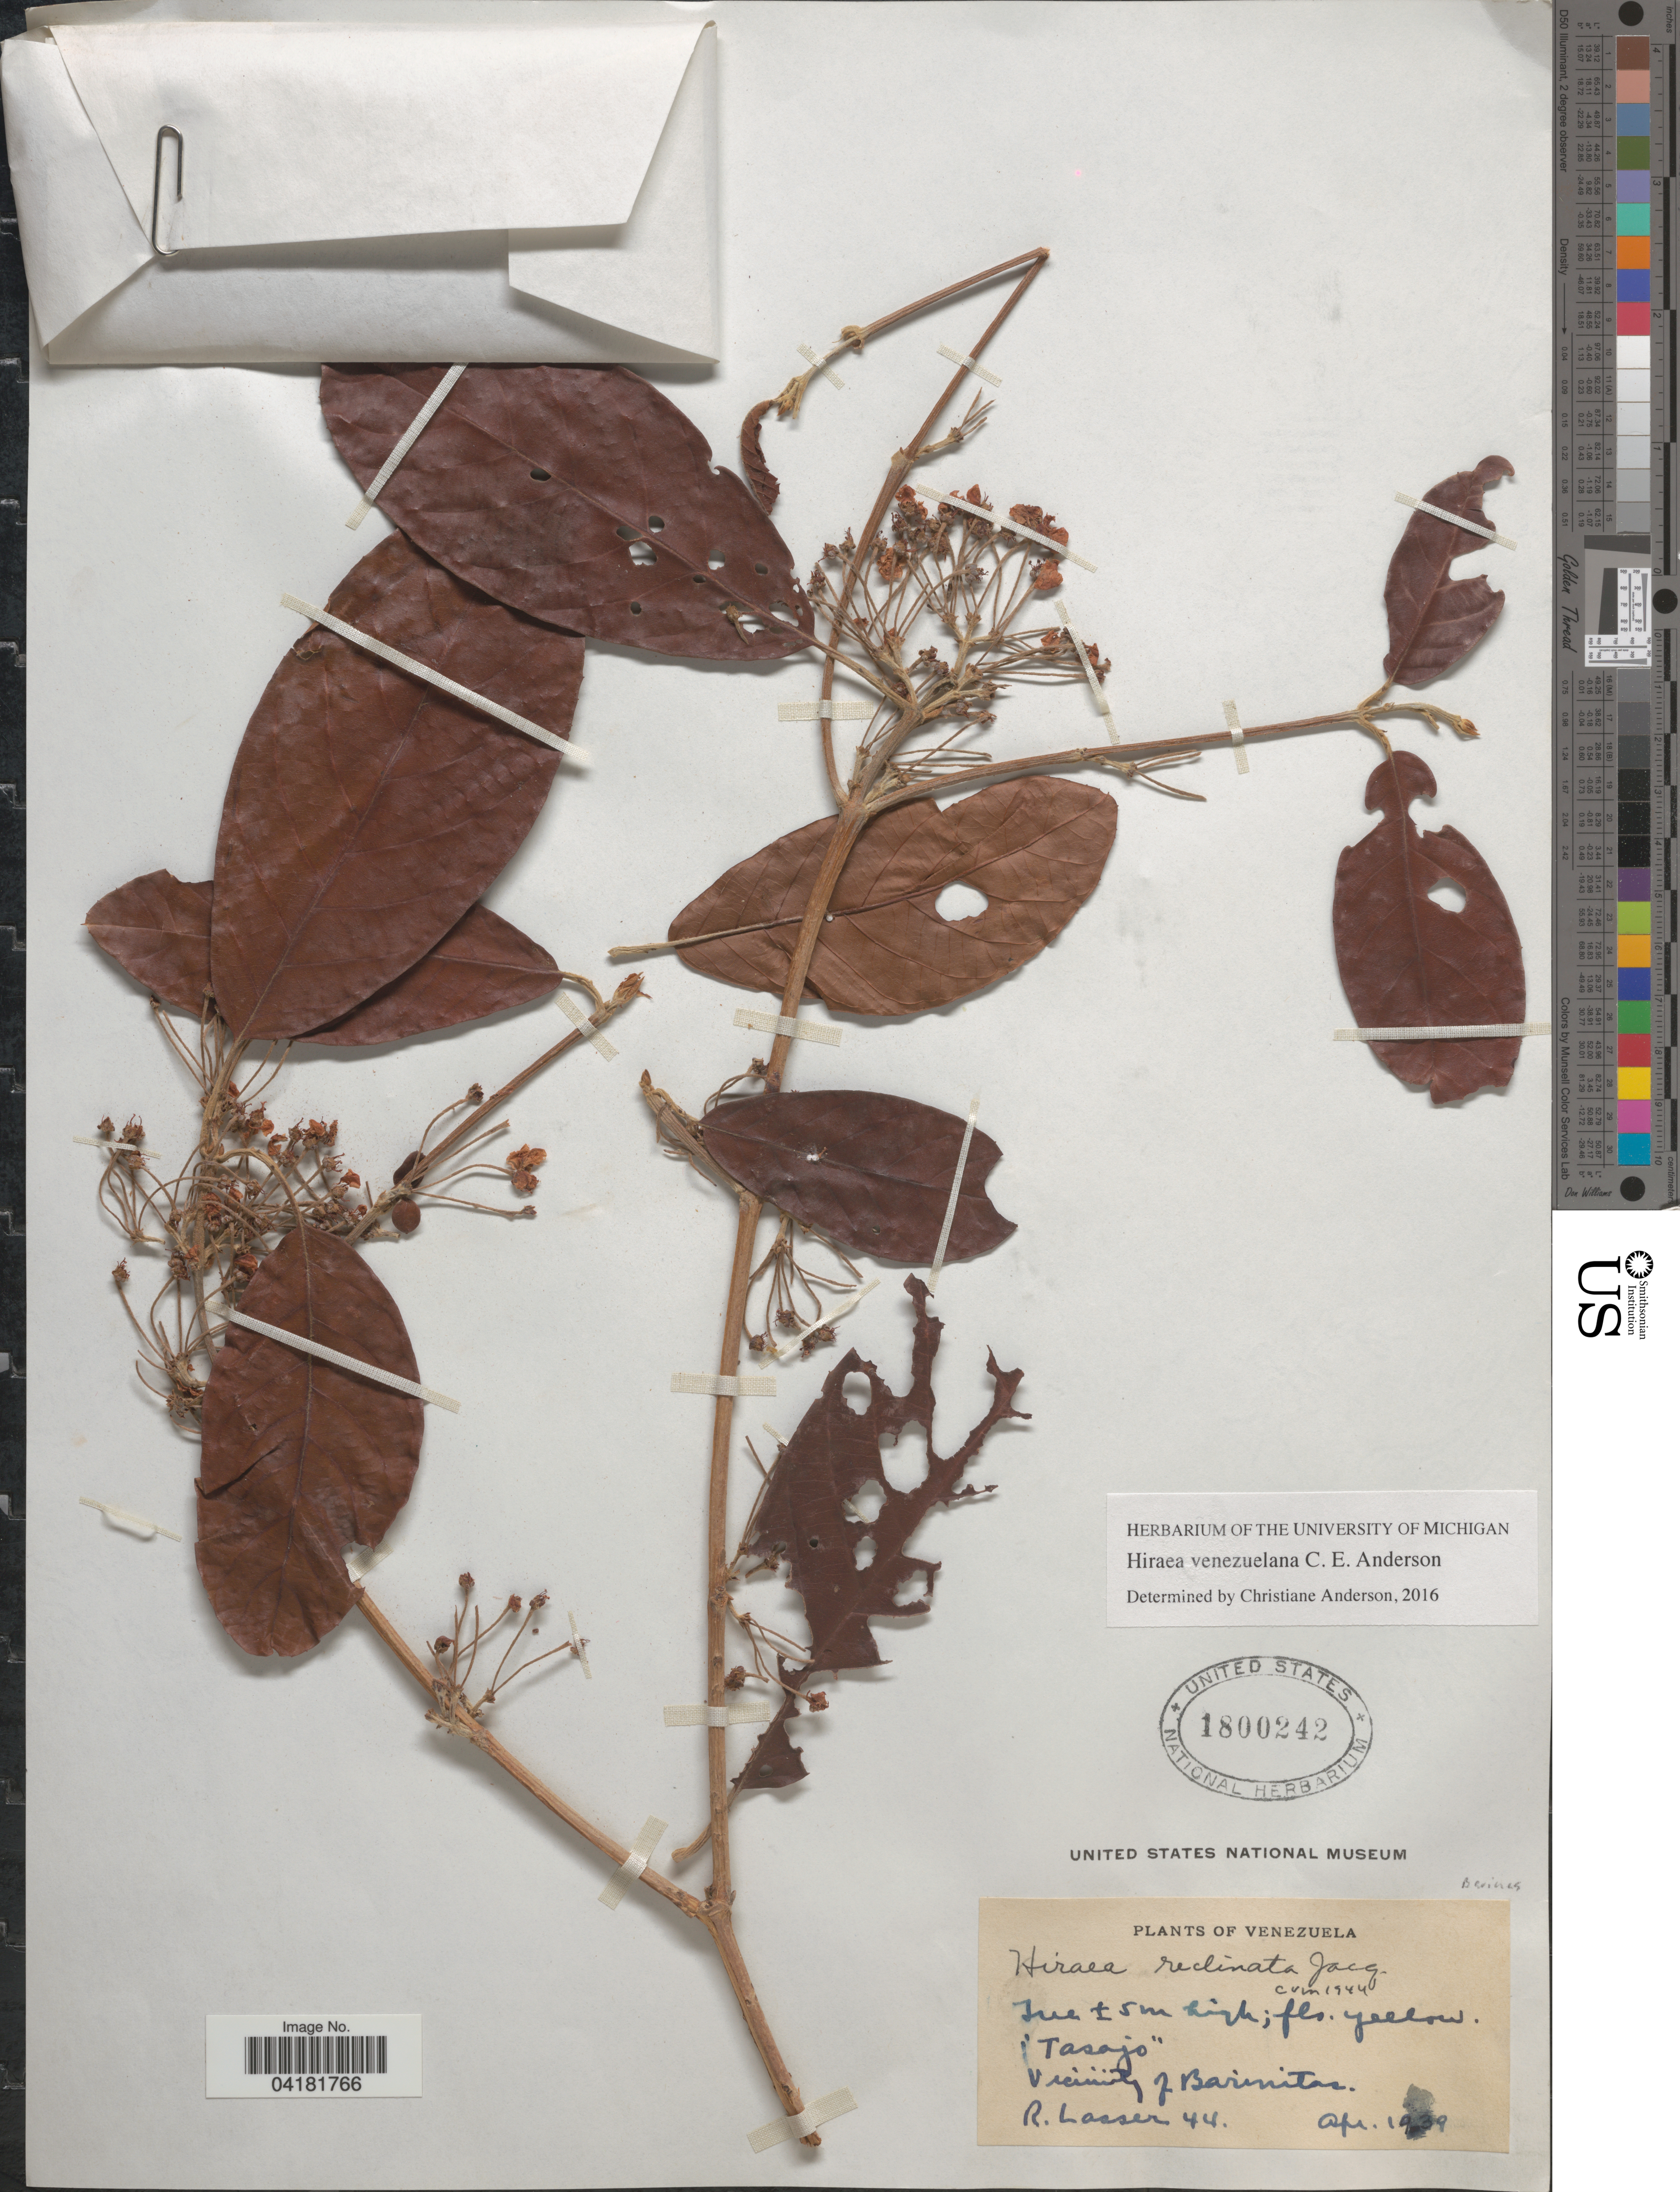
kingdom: Plantae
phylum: Tracheophyta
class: Magnoliopsida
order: Malpighiales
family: Malpighiaceae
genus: Hiraea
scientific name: Hiraea venezuelana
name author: C.E. Anderson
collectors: R. Lasser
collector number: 44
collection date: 1939-04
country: Venezuela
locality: Tasajo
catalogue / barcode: US 1800242